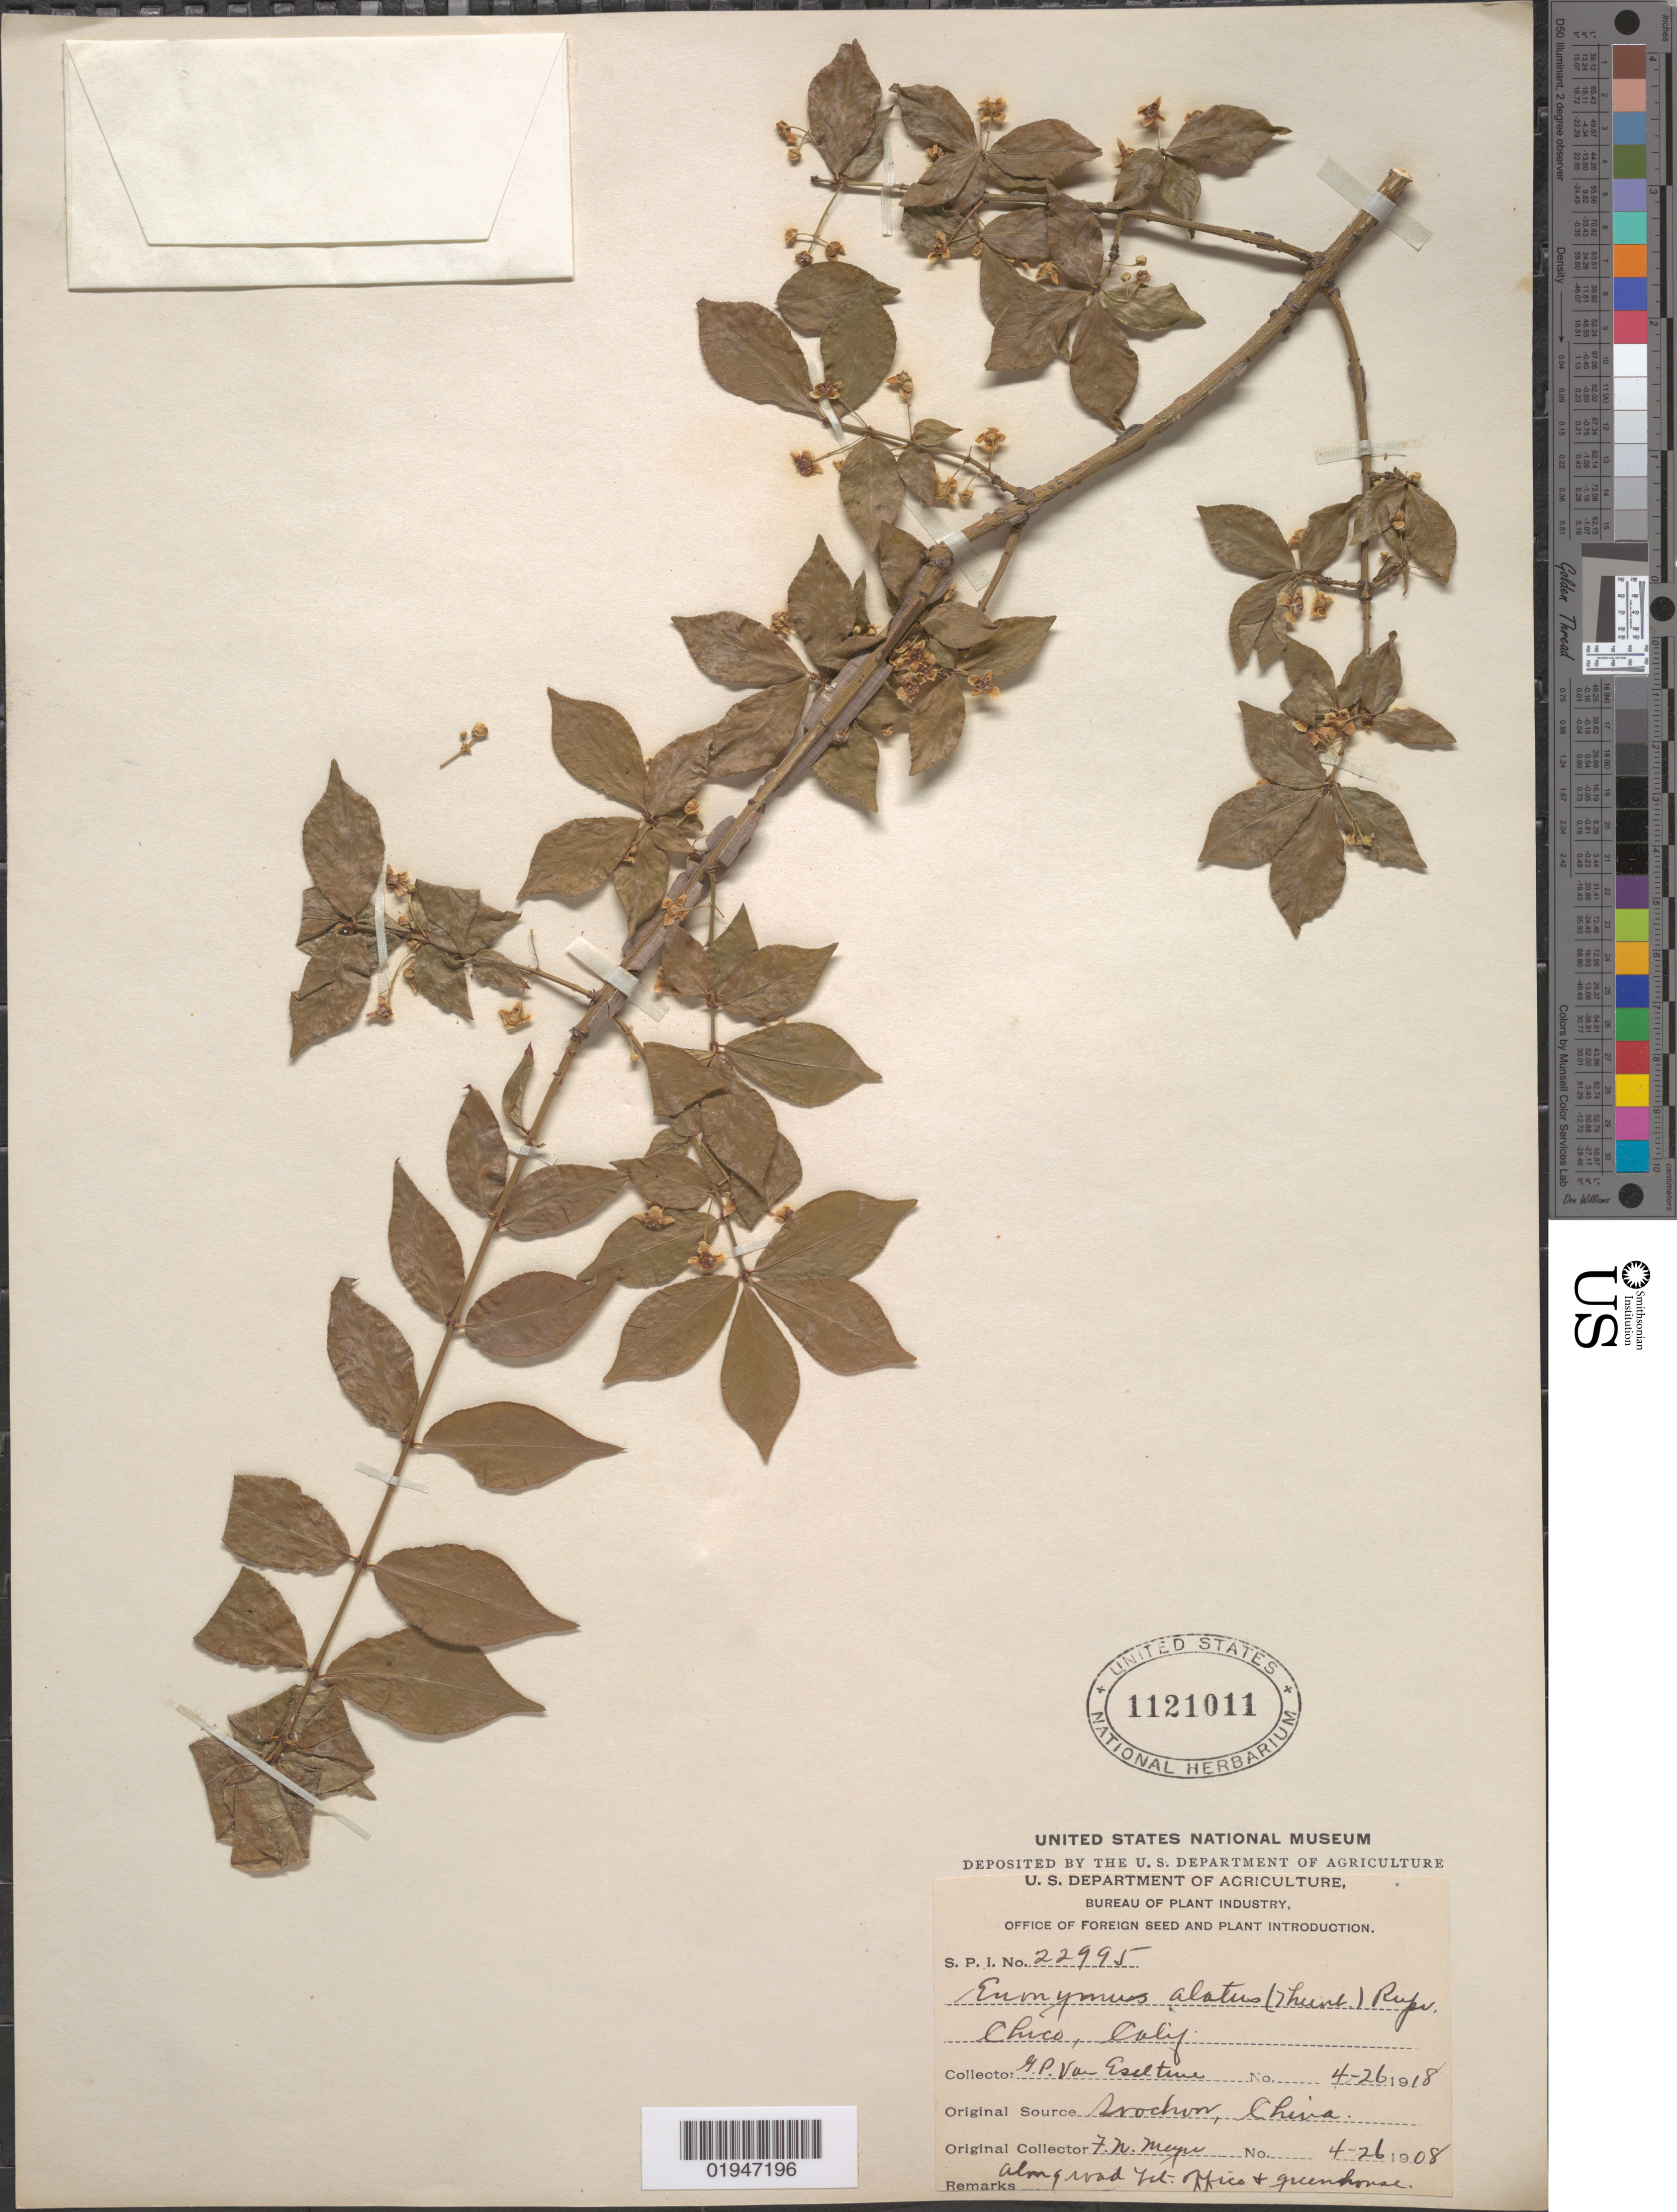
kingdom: Plantae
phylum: Tracheophyta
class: Magnoliopsida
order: Celastrales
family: Celastraceae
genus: Euonymus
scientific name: Euonymus alatus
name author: (Thunb.) Siebold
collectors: G. P. Van Eseltine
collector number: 22995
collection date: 1918-04-26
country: United States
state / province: California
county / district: Butte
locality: Chico. Along road between office and greenhouse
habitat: Cultivated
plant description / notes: Original source: Soochow, China. Original collector: F.N. Meyer 4-26-1908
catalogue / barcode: US 1121011